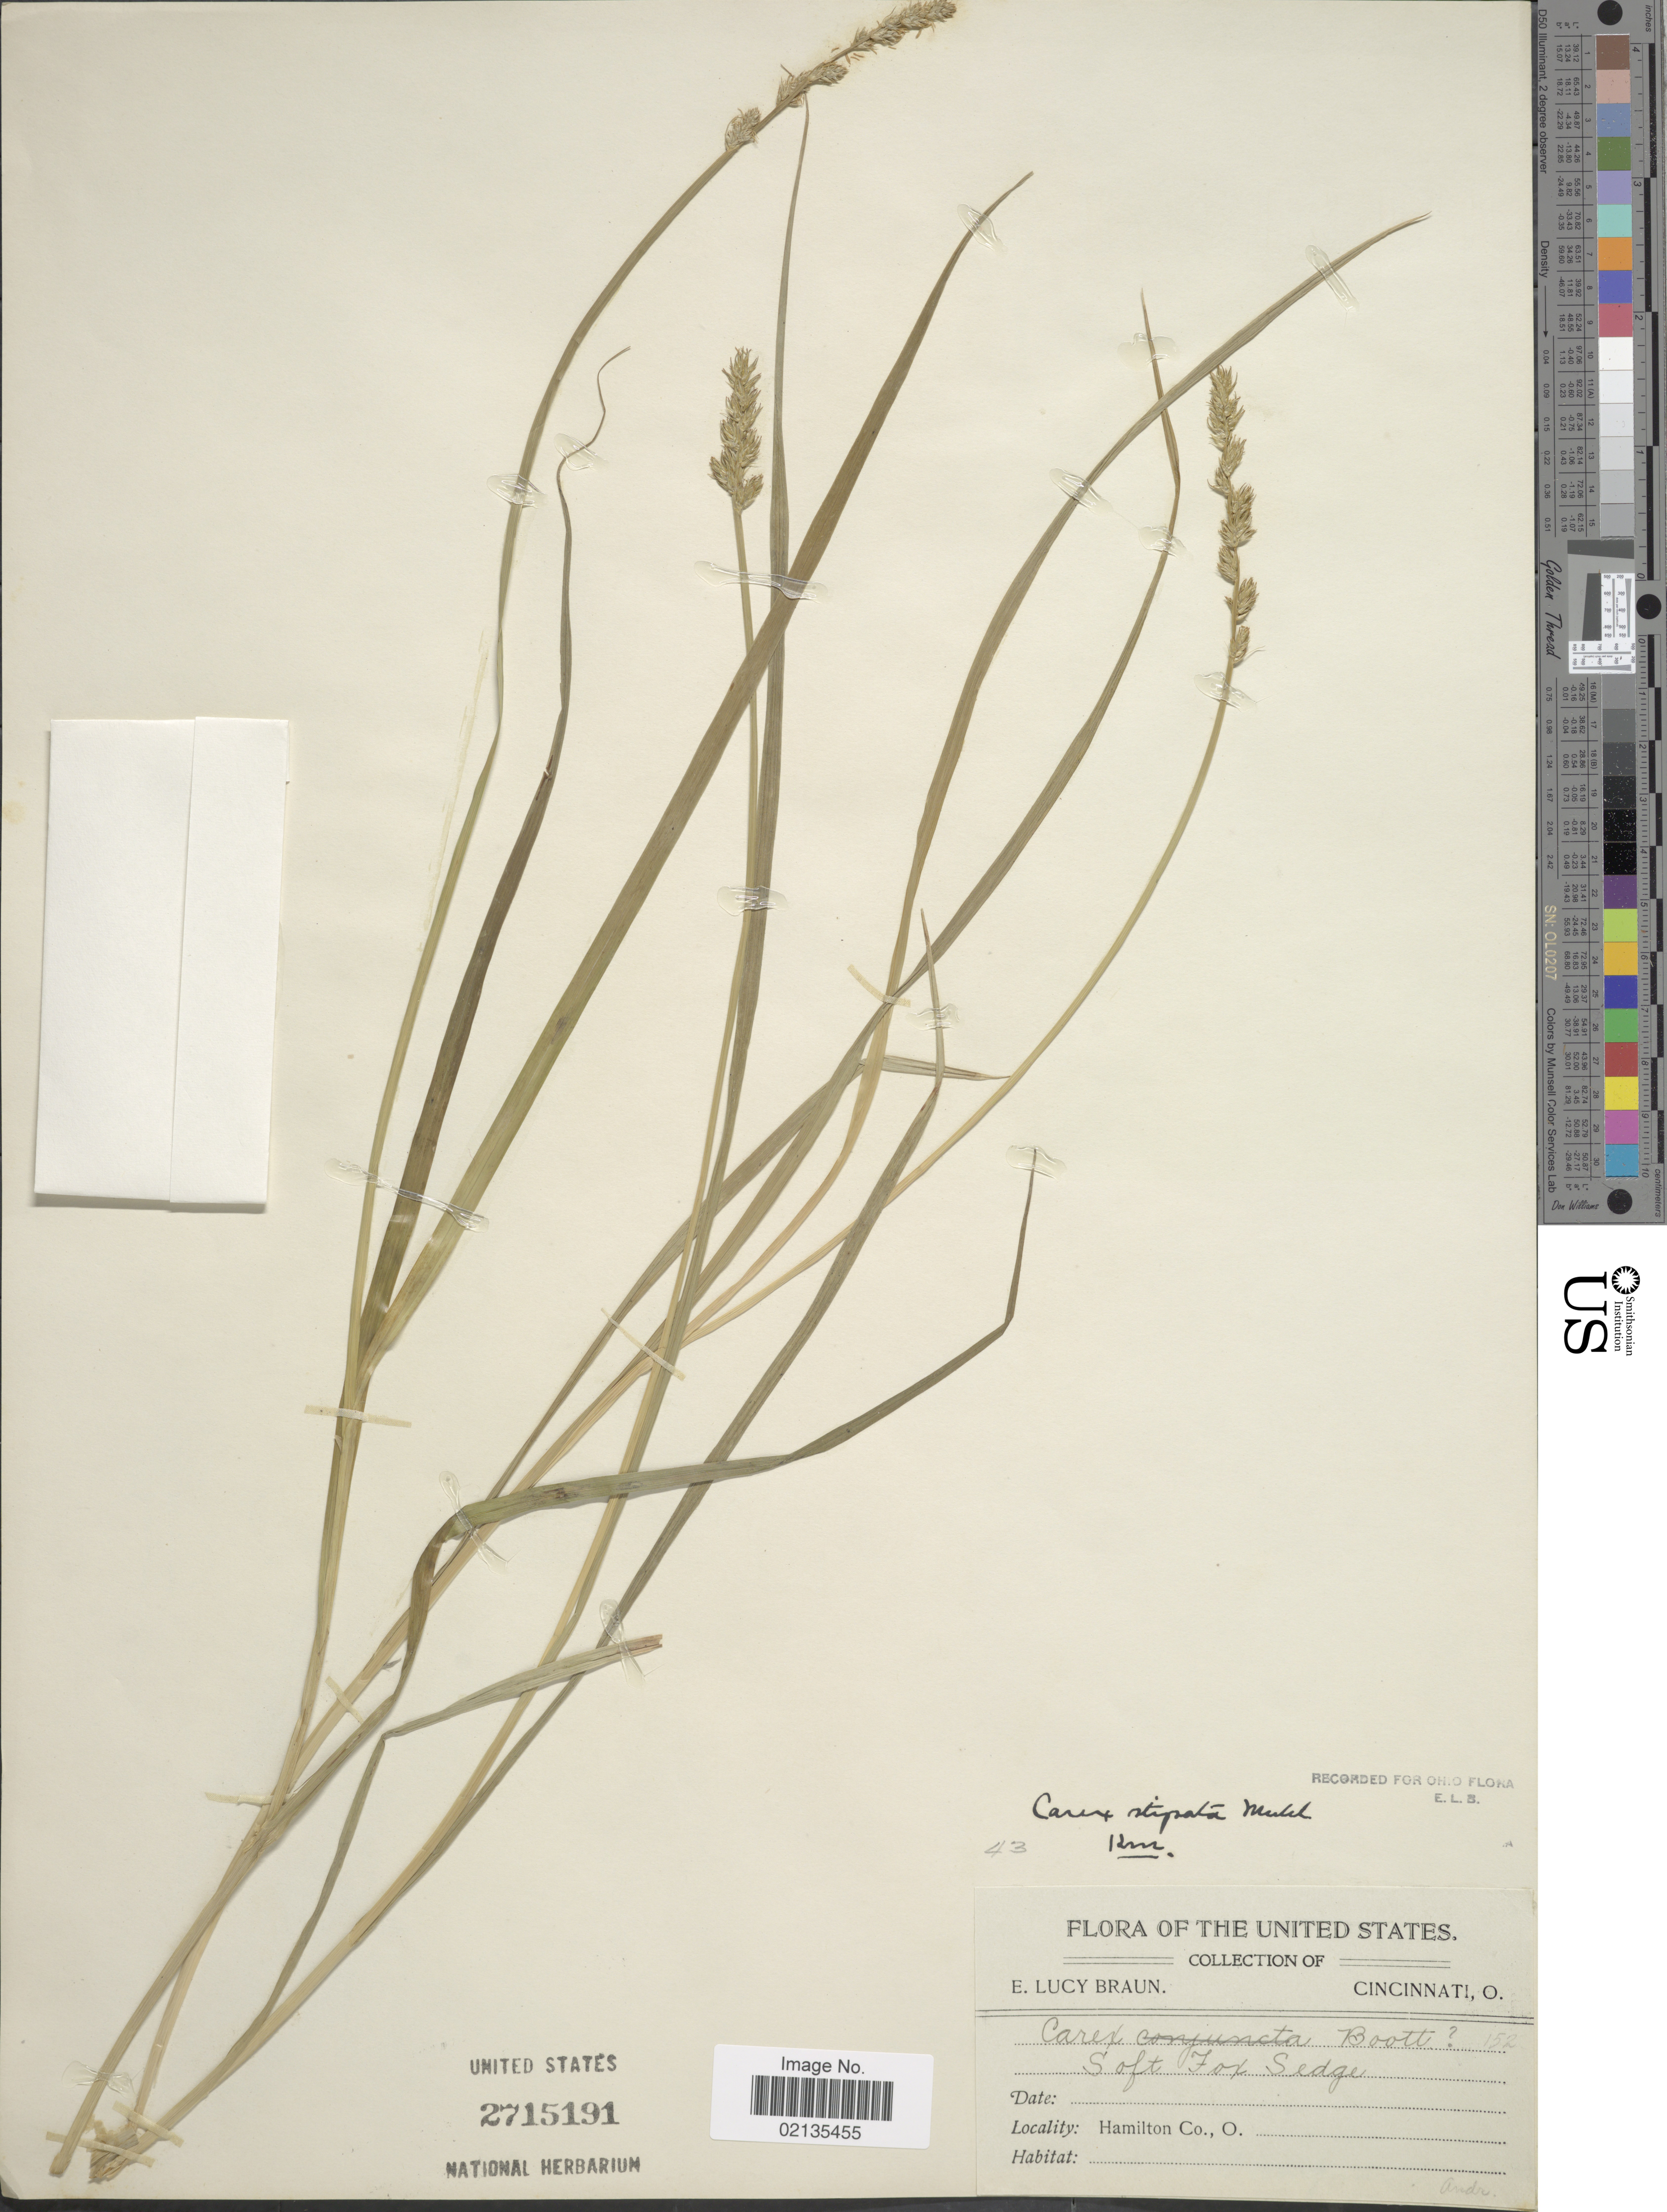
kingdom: Plantae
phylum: Tracheophyta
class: Liliopsida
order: Poales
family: Cyperaceae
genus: Carex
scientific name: Carex stipata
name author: Muhl. ex Willd.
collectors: E. L. Braun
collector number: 152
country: United States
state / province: Ohio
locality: Soft Fox Sedge, Hamilton Co.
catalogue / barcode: US 2715191